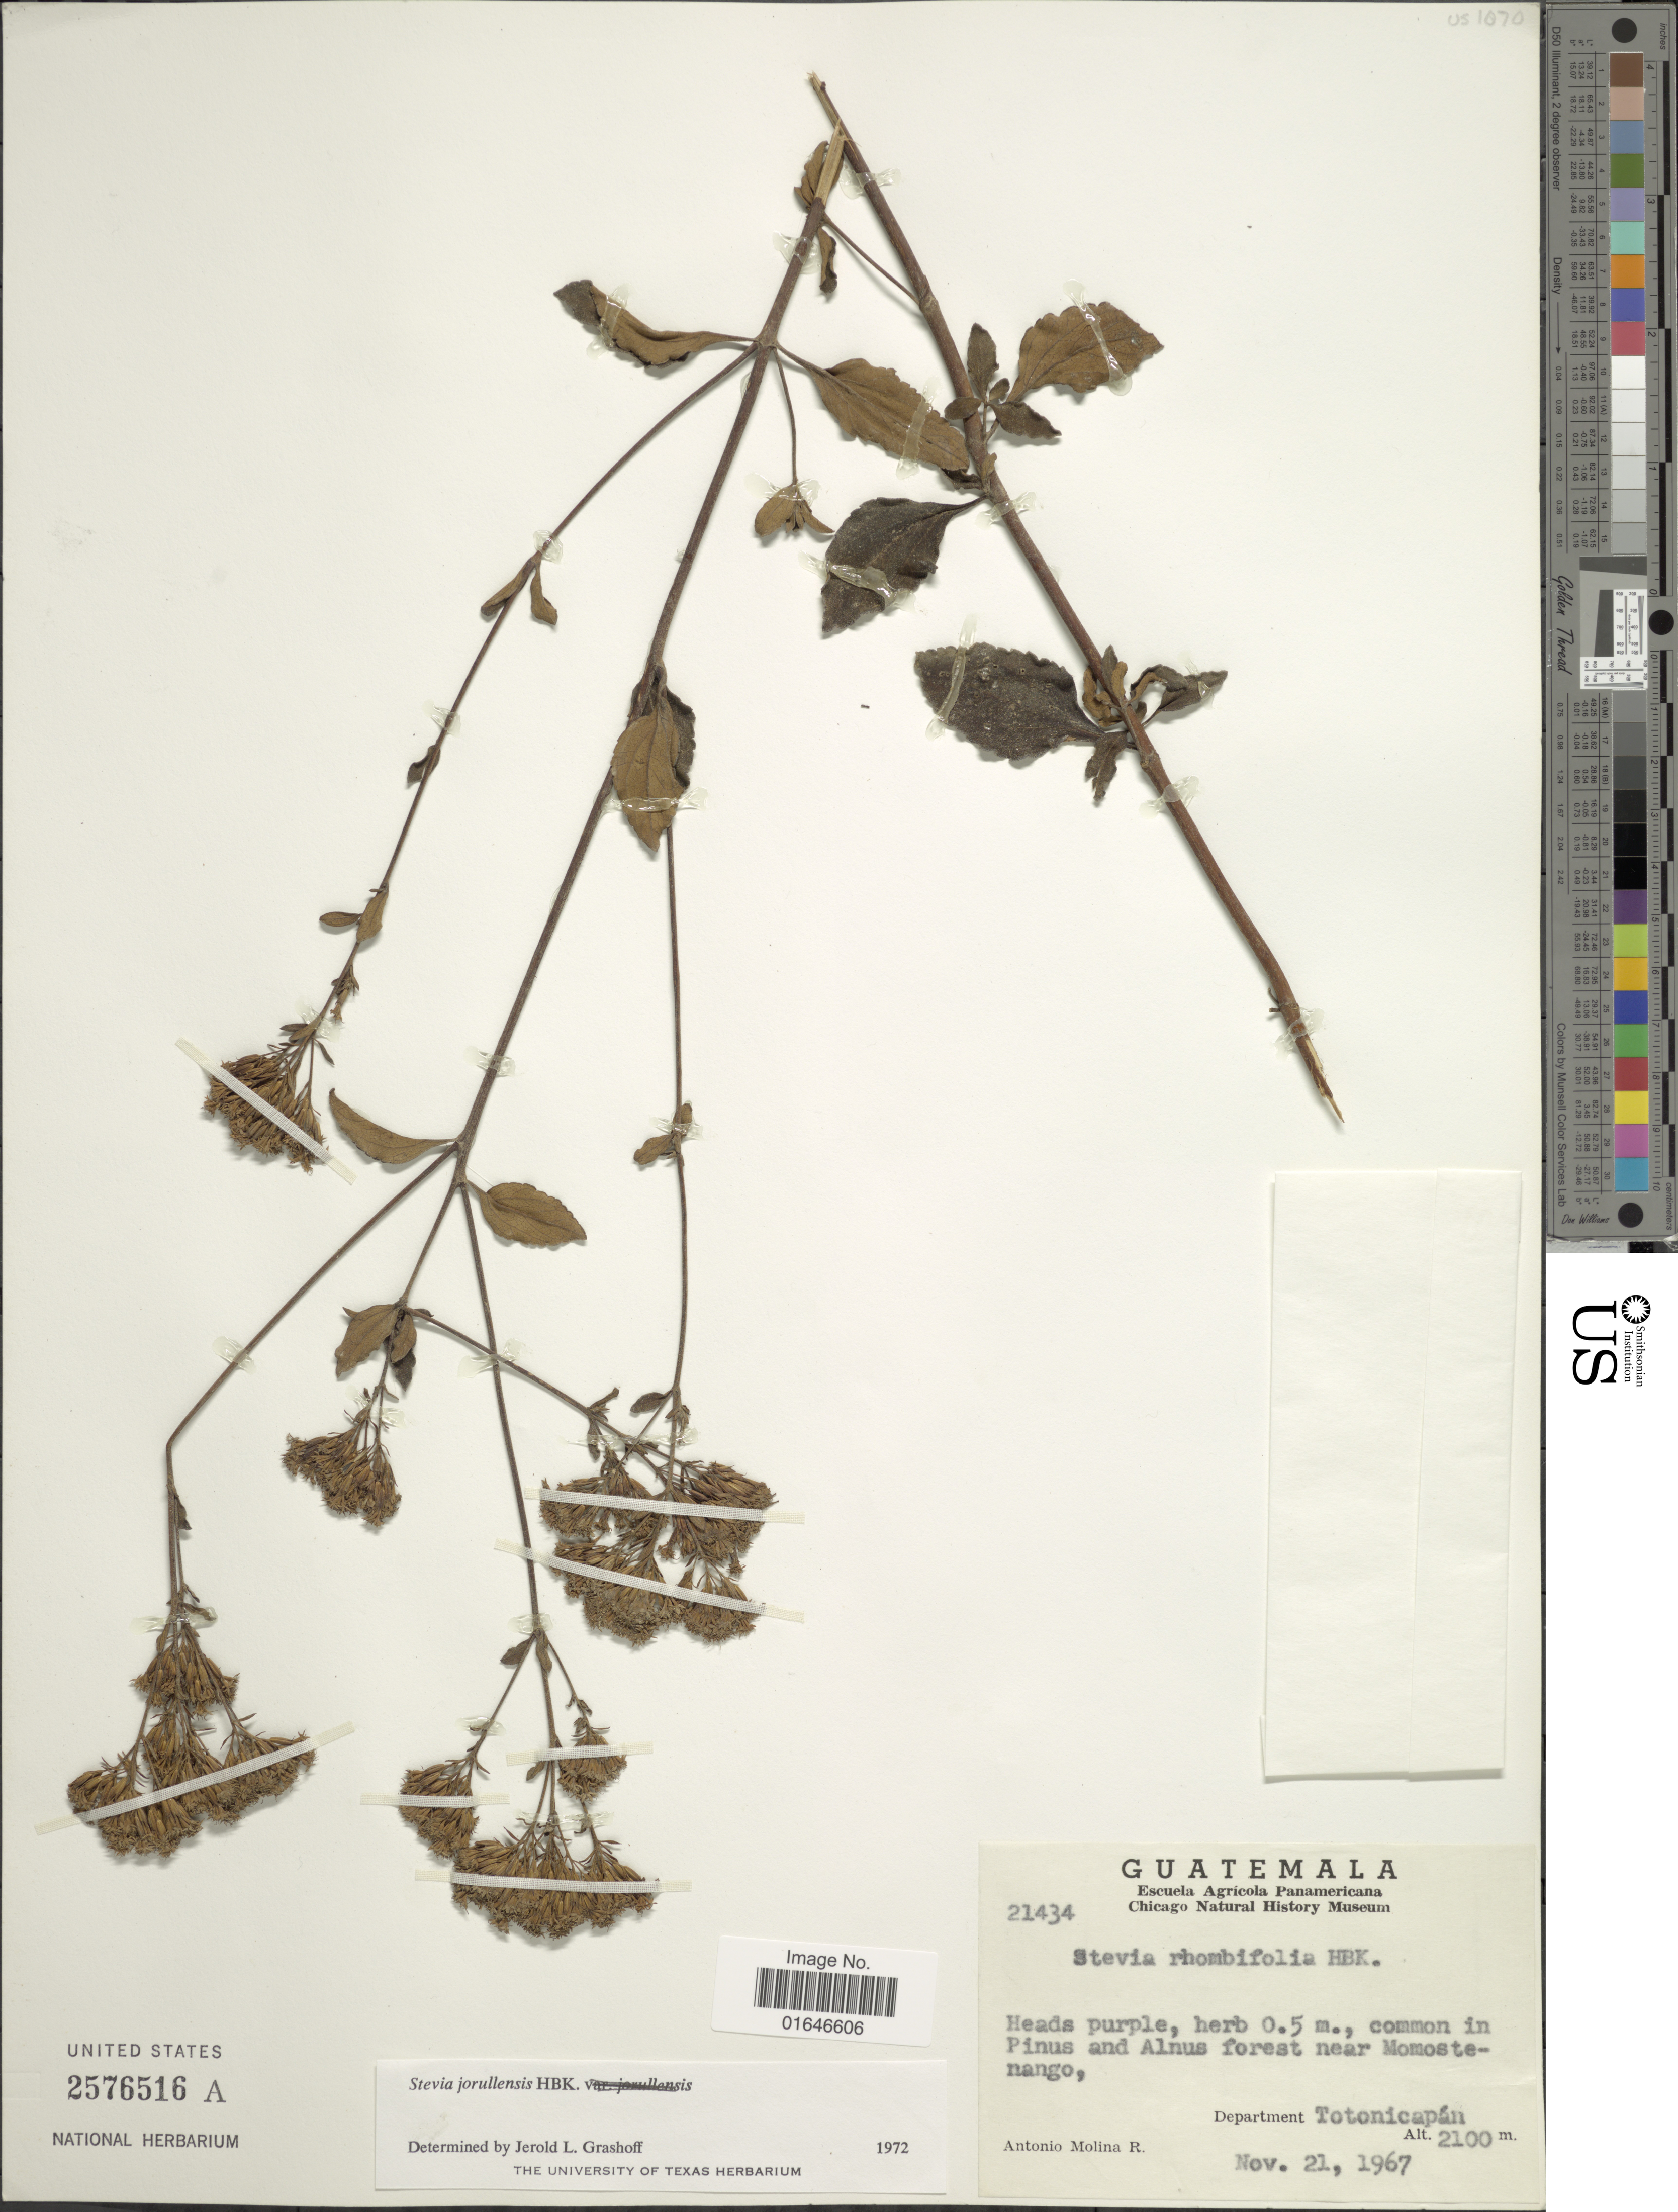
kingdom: Plantae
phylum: Tracheophyta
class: Magnoliopsida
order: Asterales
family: Asteraceae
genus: Stevia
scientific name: Stevia jorullensis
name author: Kunth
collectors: A. Molina R.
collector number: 21434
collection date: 1967-11-21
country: Guatemala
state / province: Totonicapan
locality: Near forest Momostenango, Deprtement Totonicapan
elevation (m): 2100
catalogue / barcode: US 2576516A